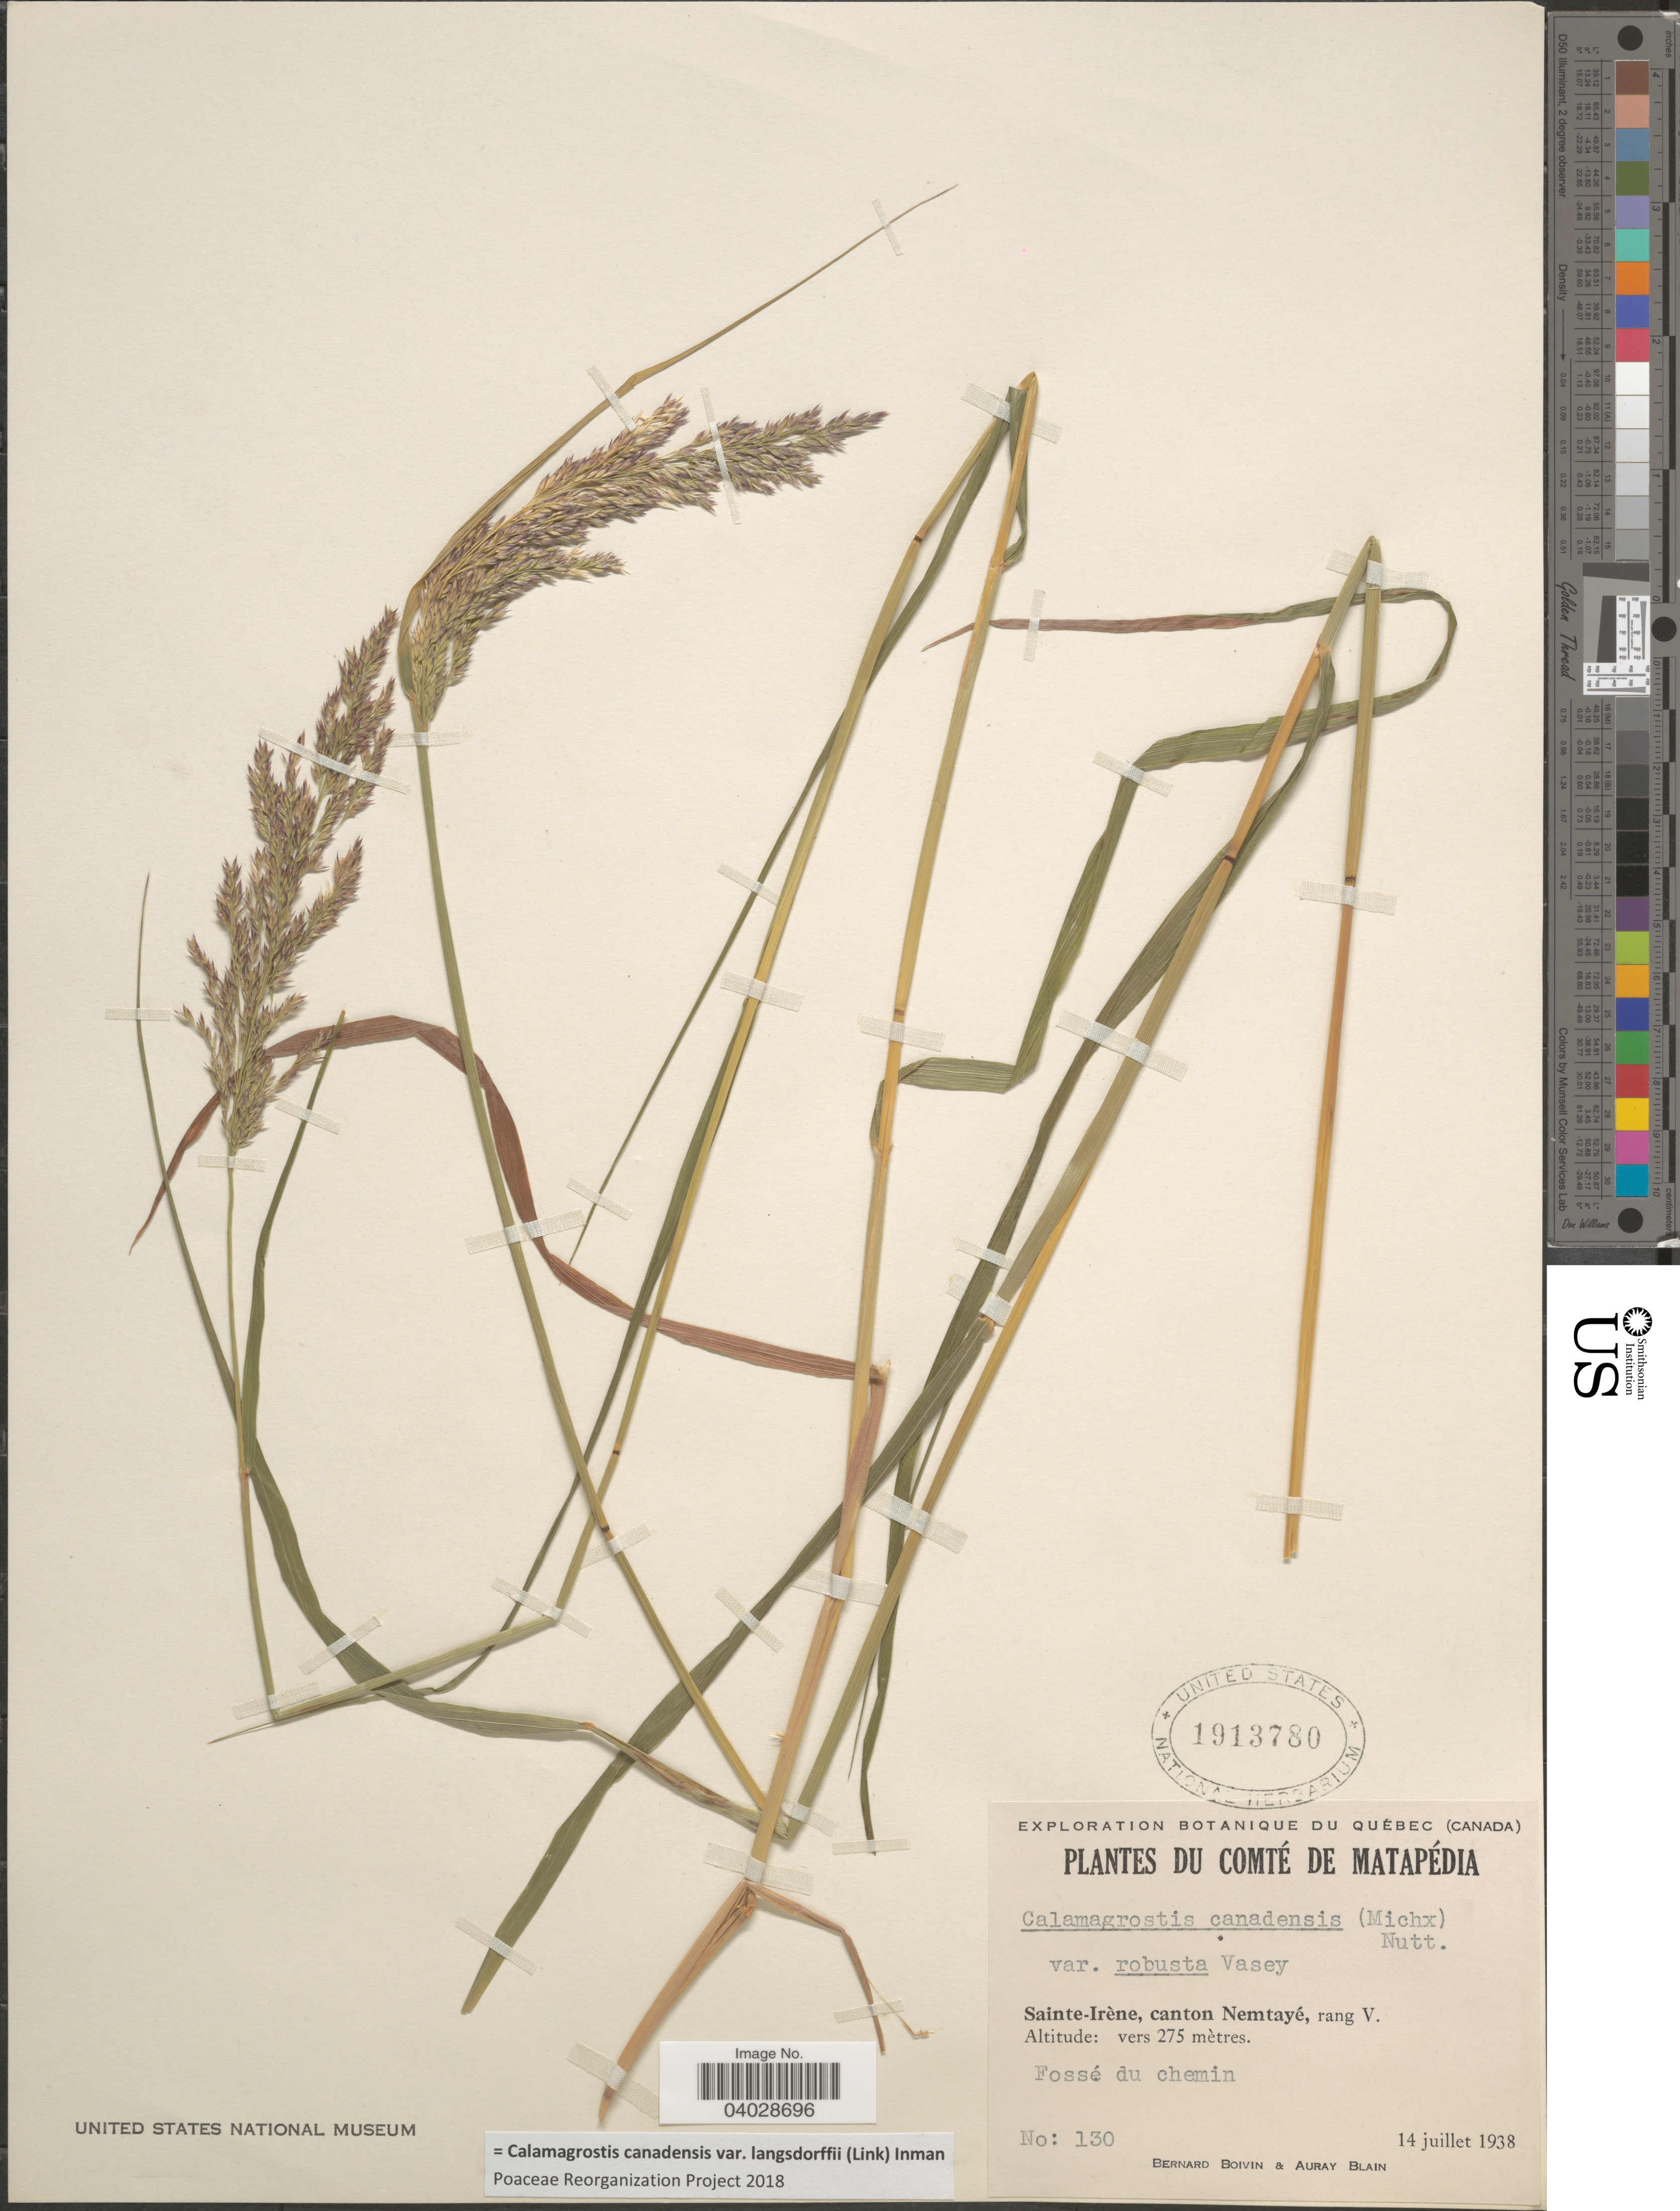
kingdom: Plantae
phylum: Tracheophyta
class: Liliopsida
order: Poales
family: Poaceae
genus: Calamagrostis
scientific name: Calamagrostis canadensis var. langsdorffii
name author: (Link) Inman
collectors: J. R. B. Boivin & A. Blain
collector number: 130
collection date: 1938-07-14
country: Canada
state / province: Quebec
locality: Comté de Matapédia. Sainte-Irène, canton Nemtayé, rang V. Fossé du chemin.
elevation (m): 275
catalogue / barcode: US 1913780